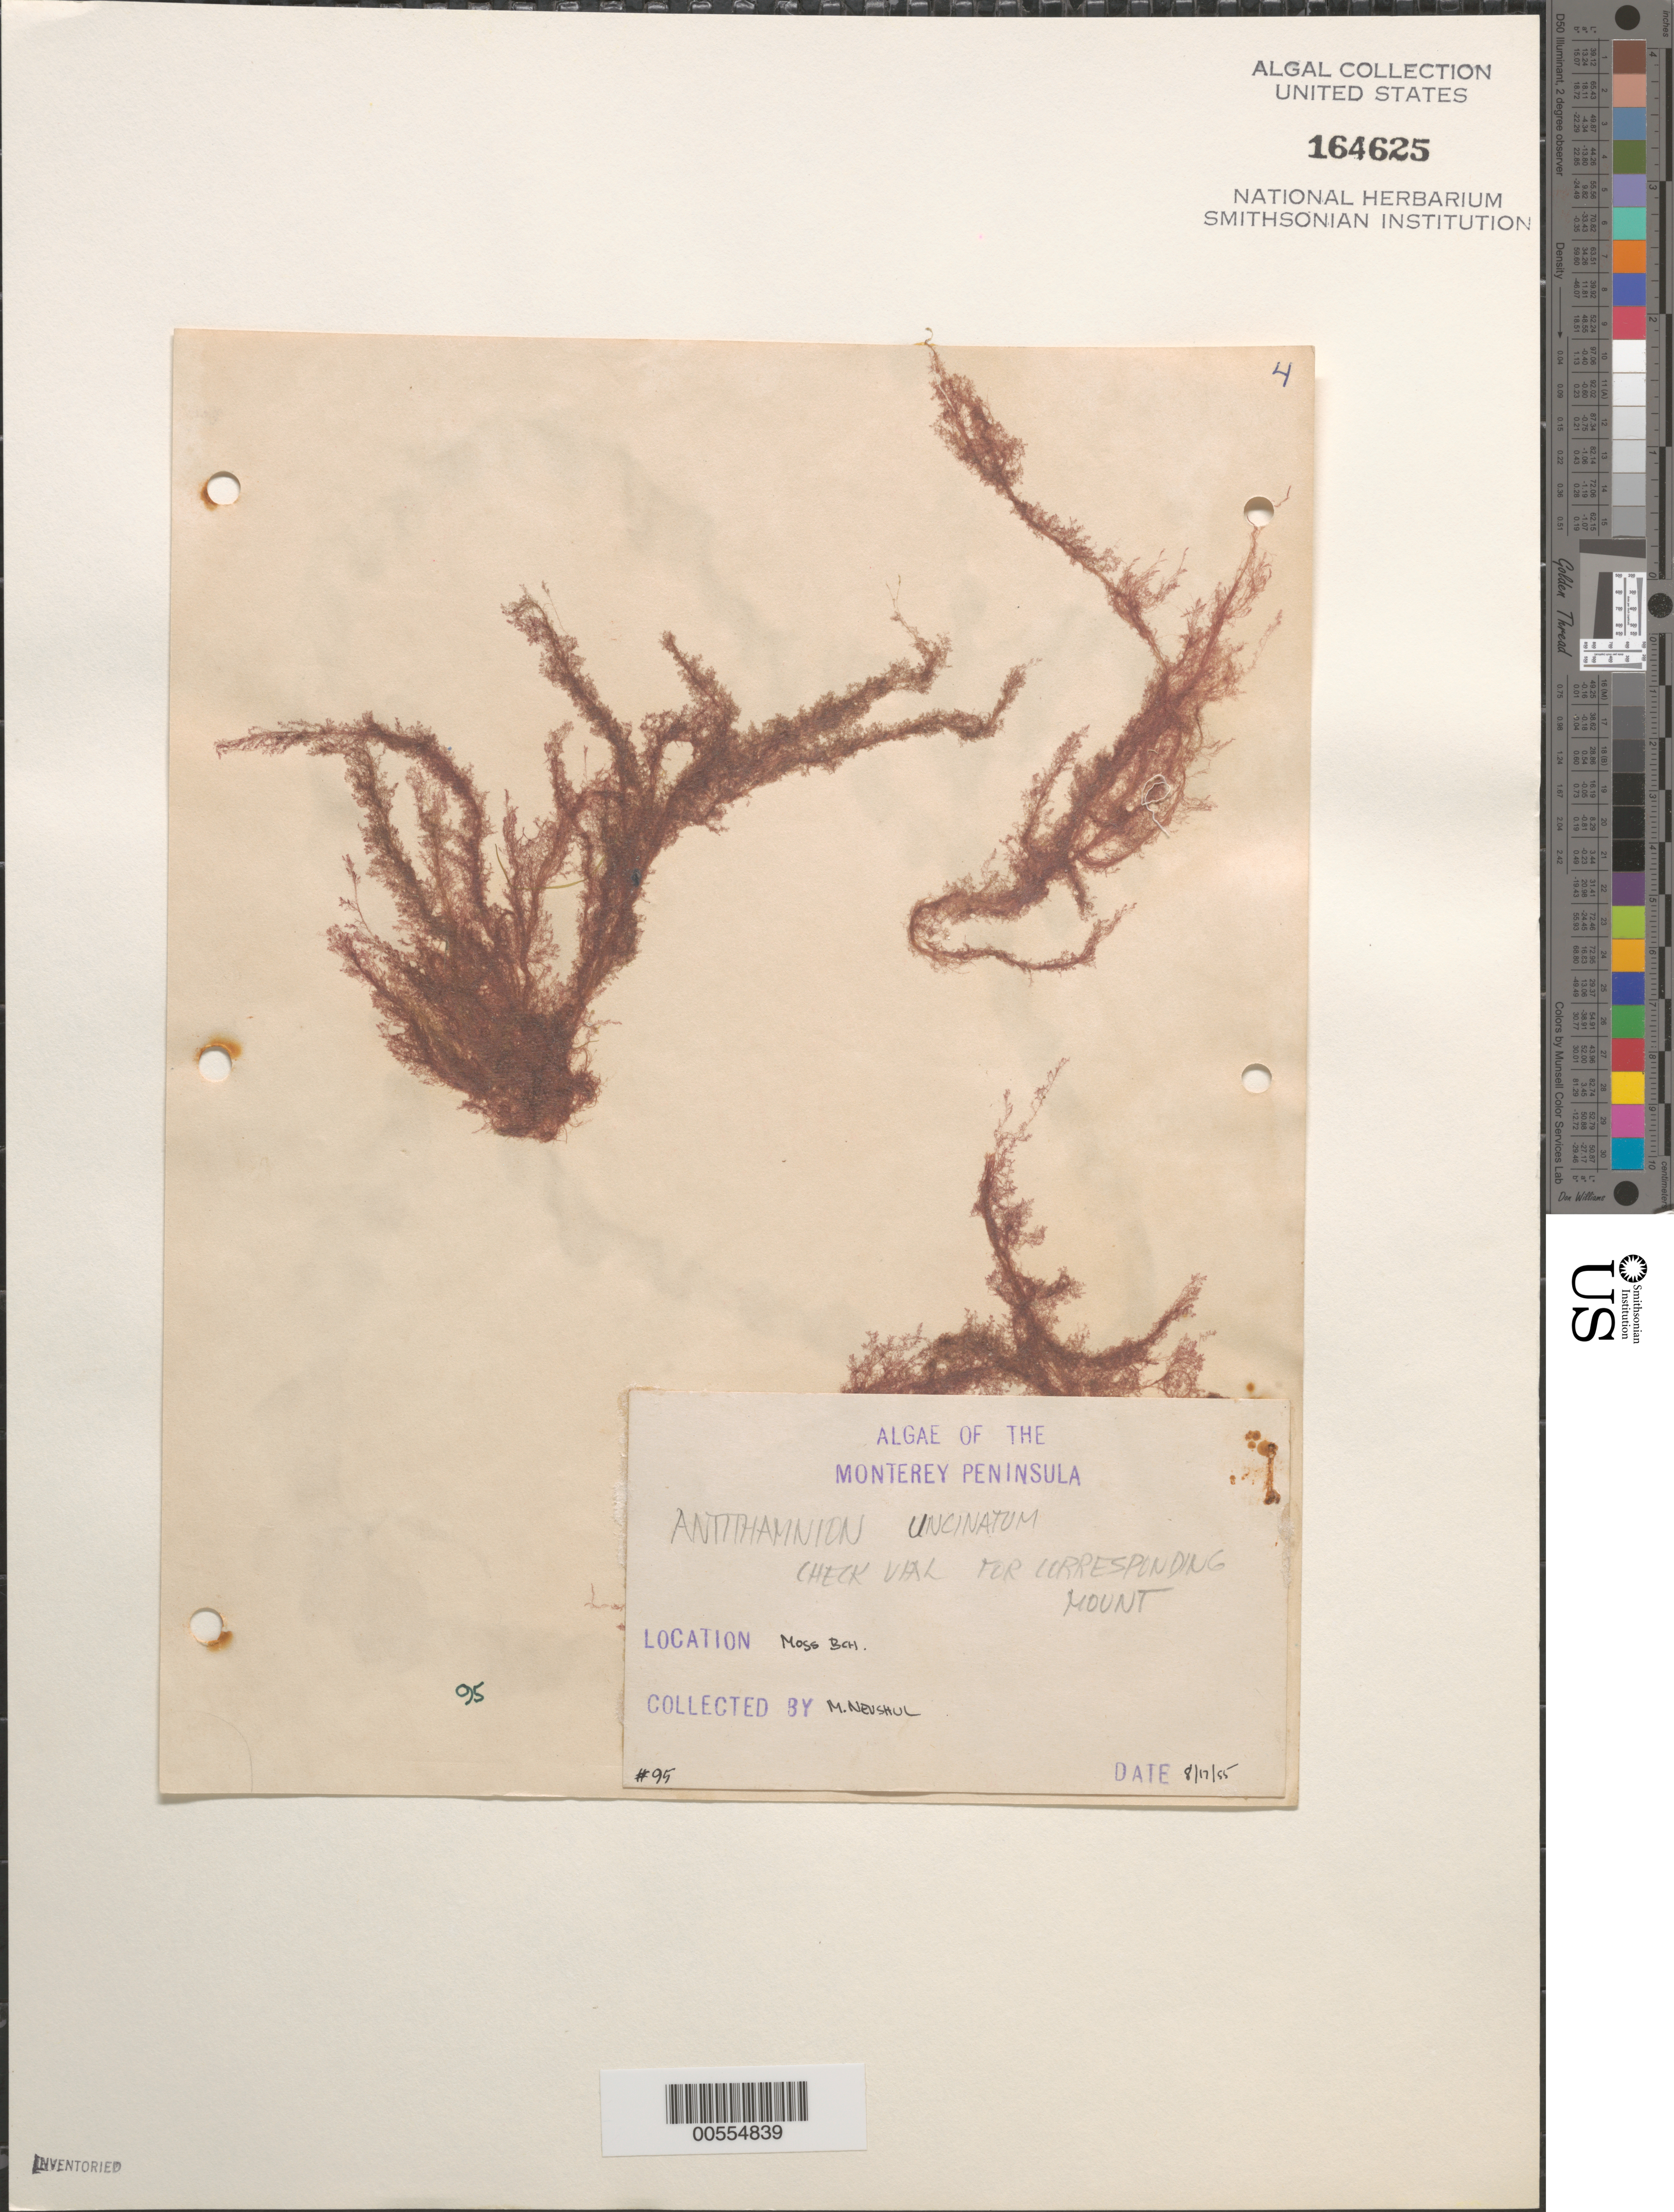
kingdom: Plantae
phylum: Rhodophyta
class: Florideophyceae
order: Ceramiales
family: Ceramiaceae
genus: Antithamnionella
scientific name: Antithamnionella pacifica var. uncinata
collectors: M. Neushul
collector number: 95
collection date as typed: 17 Aug 1955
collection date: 1955-08-17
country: United States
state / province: California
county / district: Monterey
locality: Moss Beach, Pacific Grove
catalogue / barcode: US 164625